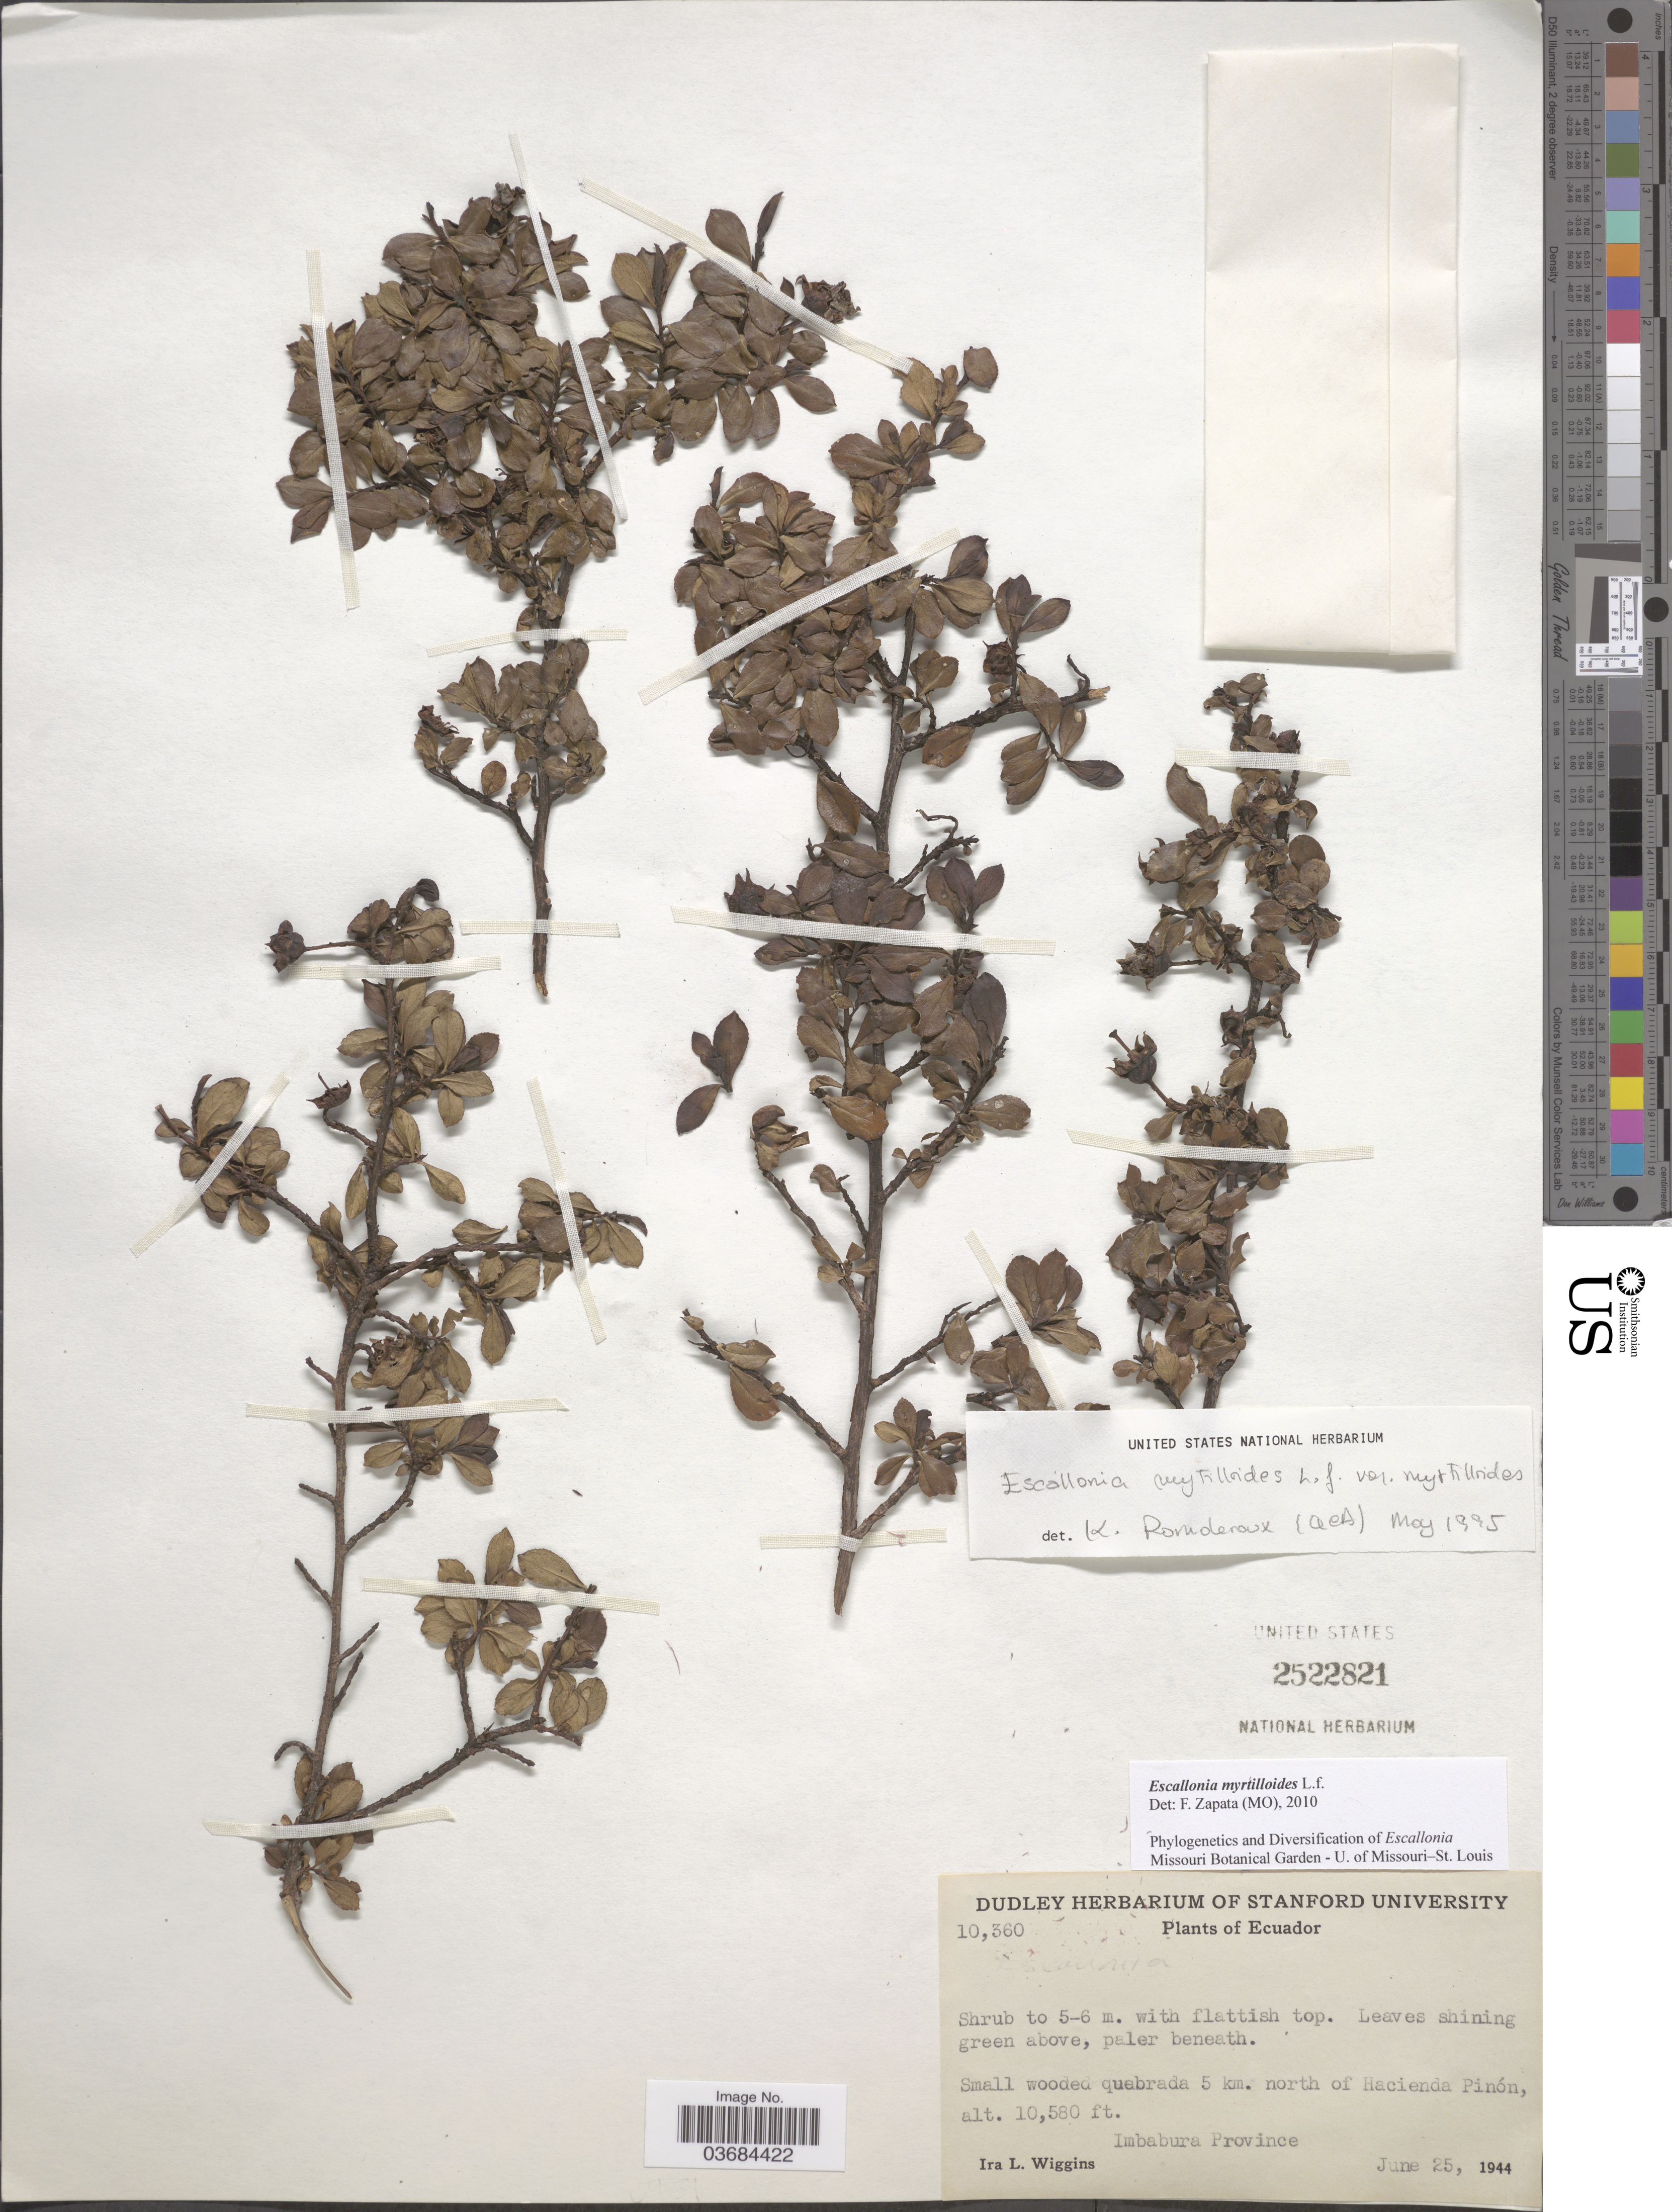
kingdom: Plantae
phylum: Tracheophyta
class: Magnoliopsida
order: Escalloniales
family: Escalloniaceae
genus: Escallonia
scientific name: Escallonia myrtilloides var. myrtilloides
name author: L. f.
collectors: I. L. Wiggins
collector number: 10360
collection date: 1944-06-25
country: Ecuador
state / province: Imbabura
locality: Small wooded quebrada 5 km. north of Hacienda Pinón.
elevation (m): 3225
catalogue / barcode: US 2522821